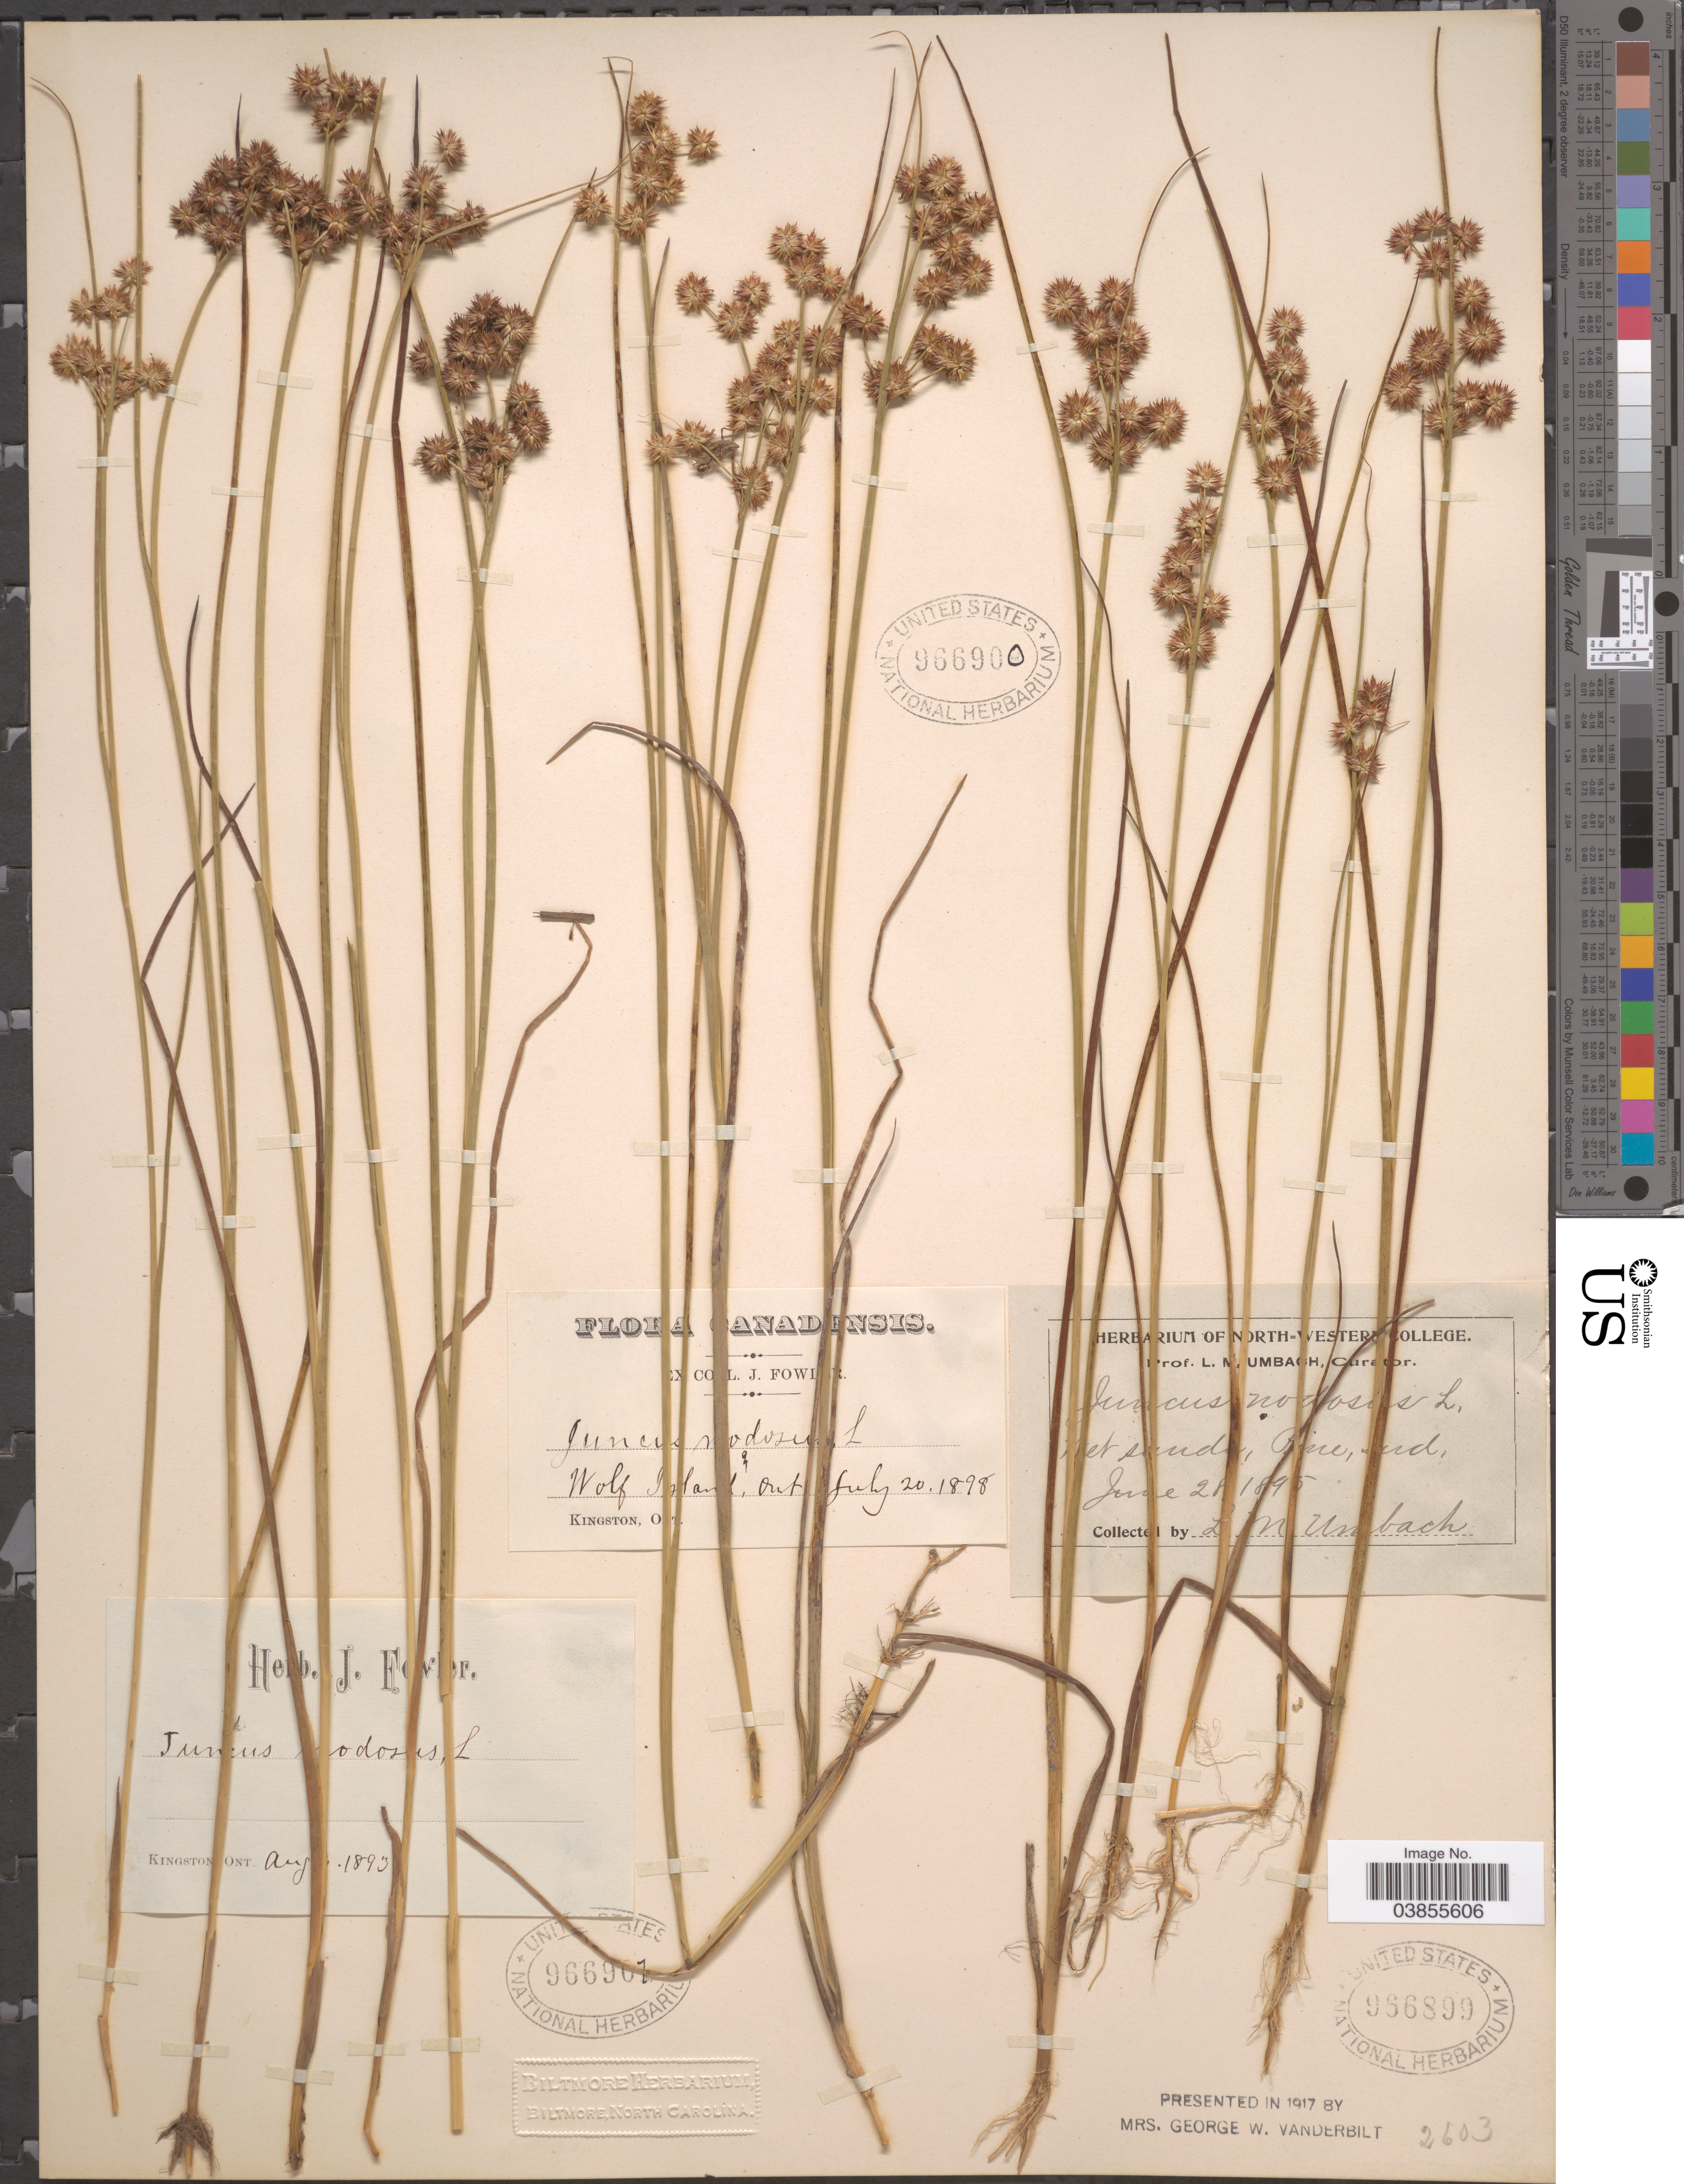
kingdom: Plantae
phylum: Tracheophyta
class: Liliopsida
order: Poales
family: Juncaceae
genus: Juncus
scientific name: Juncus nodosus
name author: L.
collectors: J. Fowler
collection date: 1898-07-20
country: Canada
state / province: Ontario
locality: Wolf Island. Kingston.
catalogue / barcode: US 966900-2